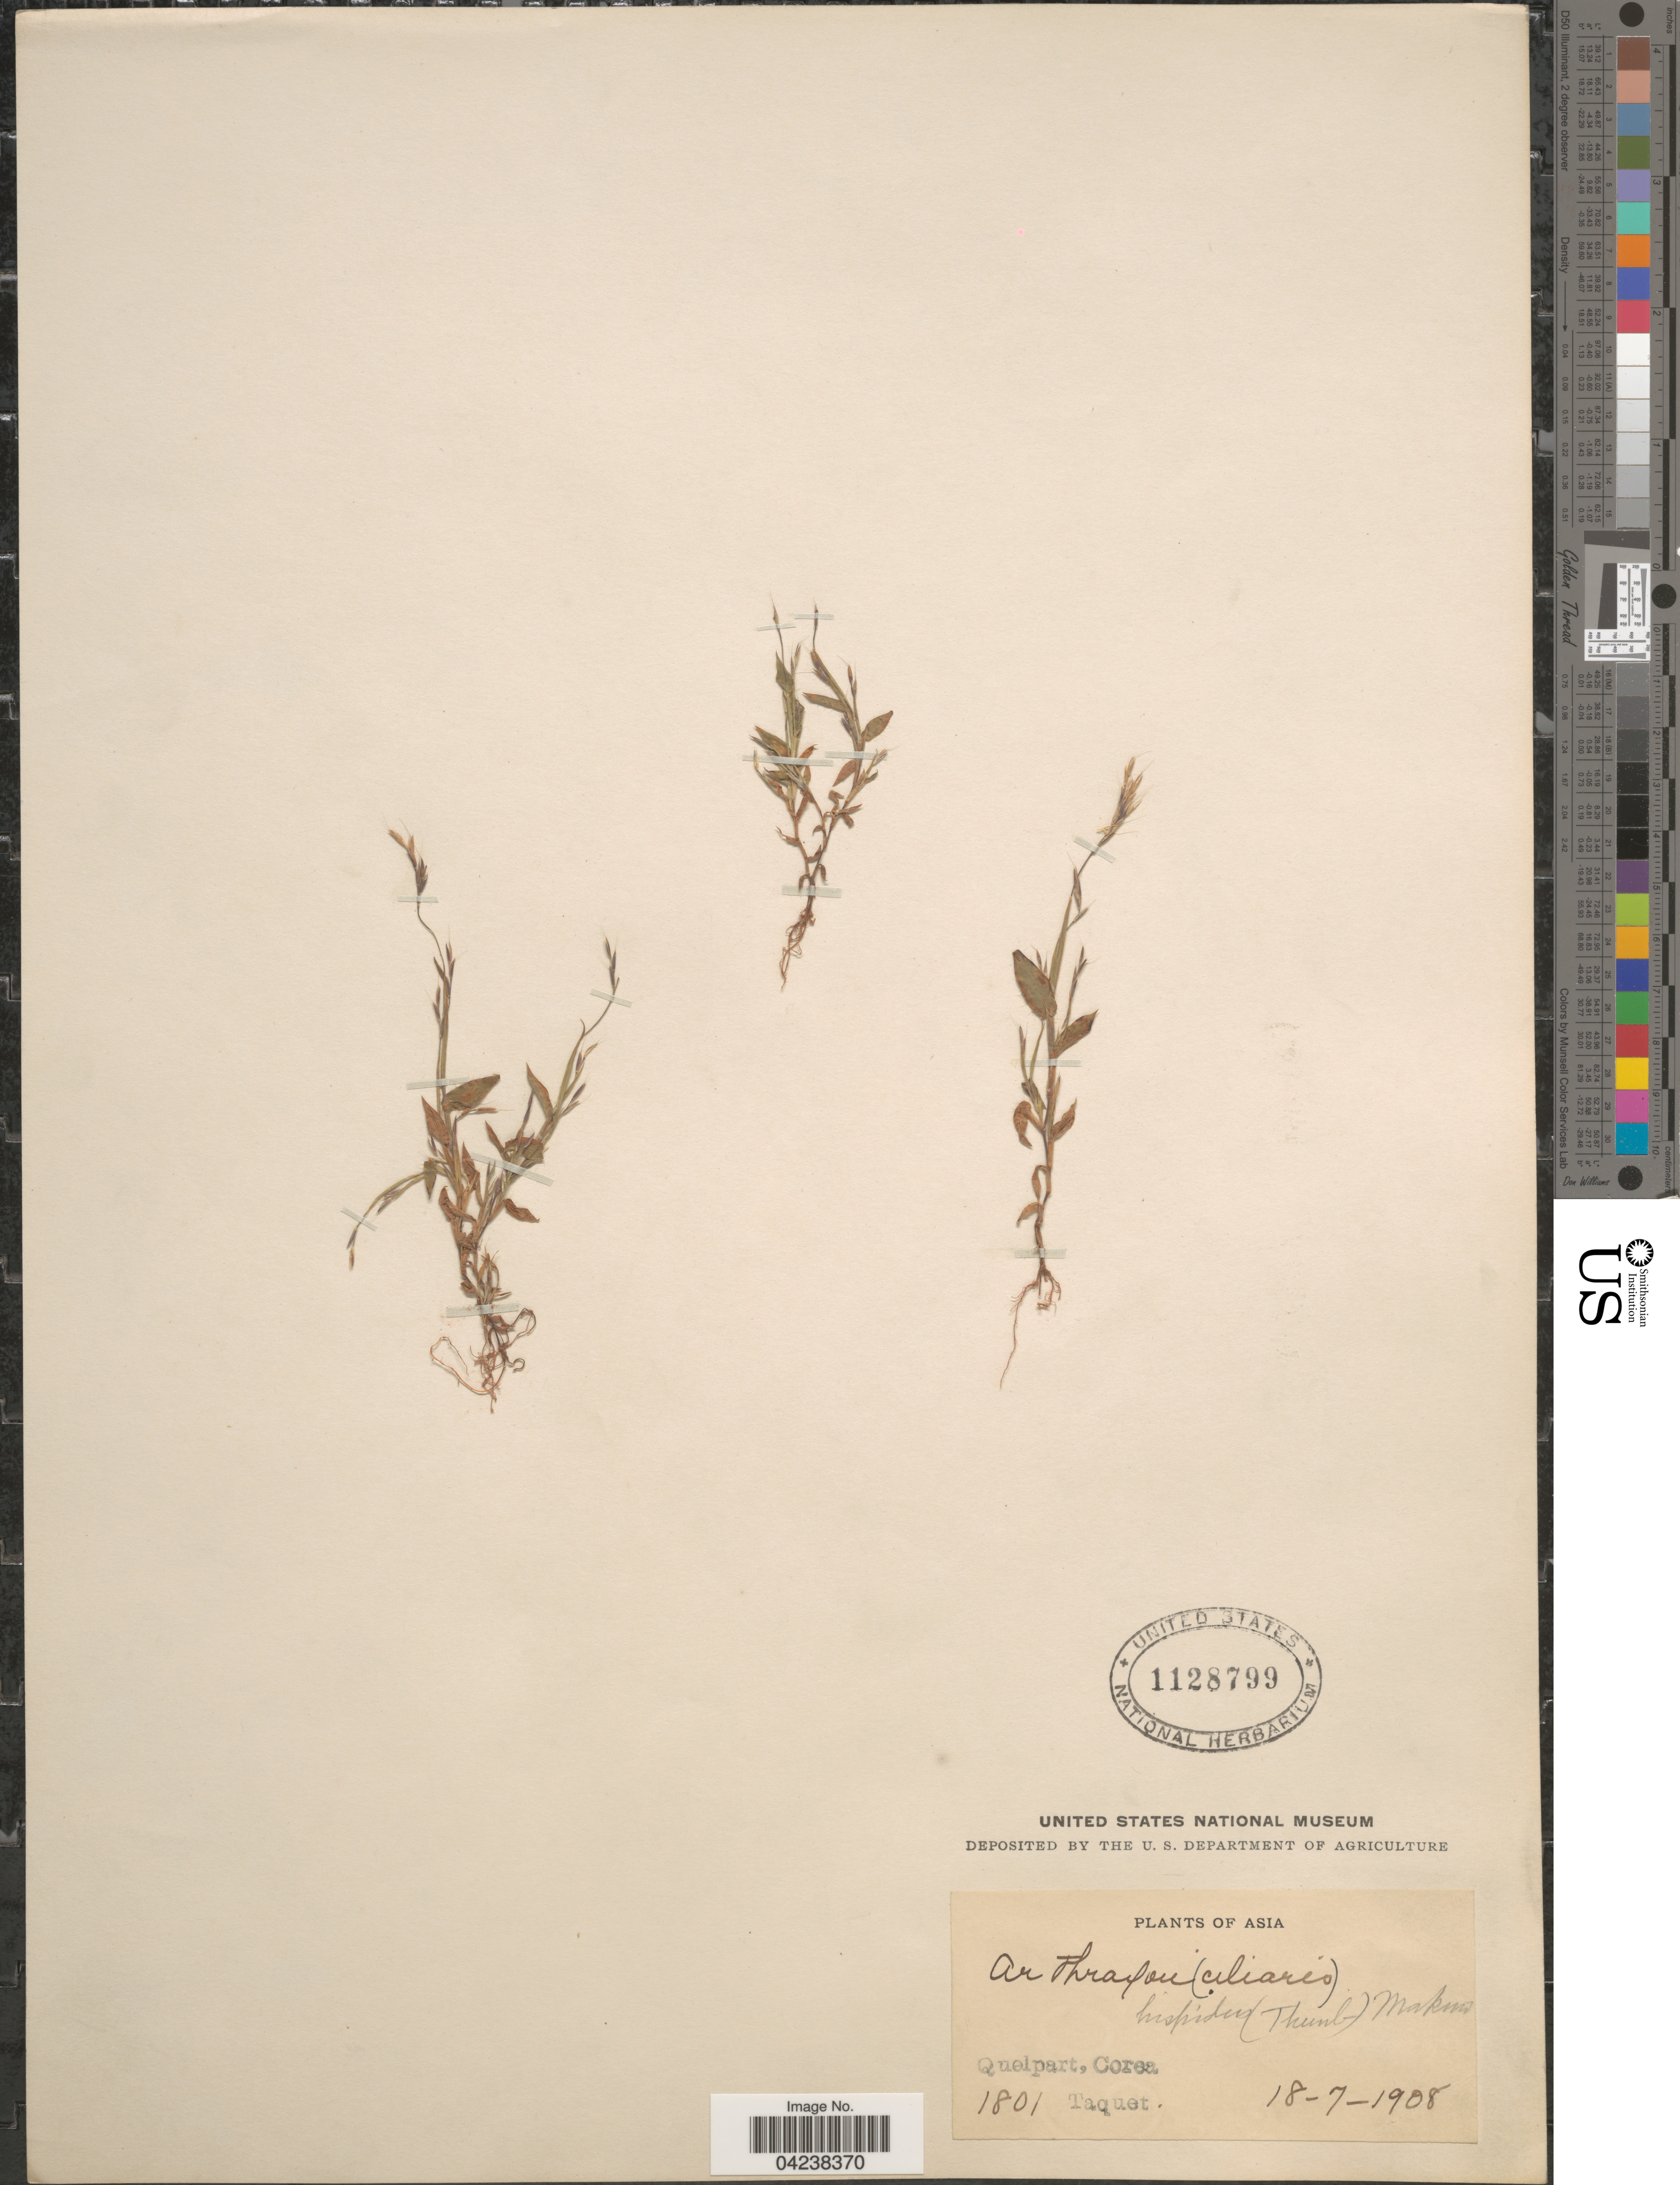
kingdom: Plantae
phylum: Tracheophyta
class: Liliopsida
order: Poales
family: Poaceae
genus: Arthraxon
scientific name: Arthraxon hispidus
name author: (Thunb.) Makino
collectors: Taquet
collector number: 1801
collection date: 1908-07-18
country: South Korea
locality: Quelpart, Corea.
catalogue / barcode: US 1128799